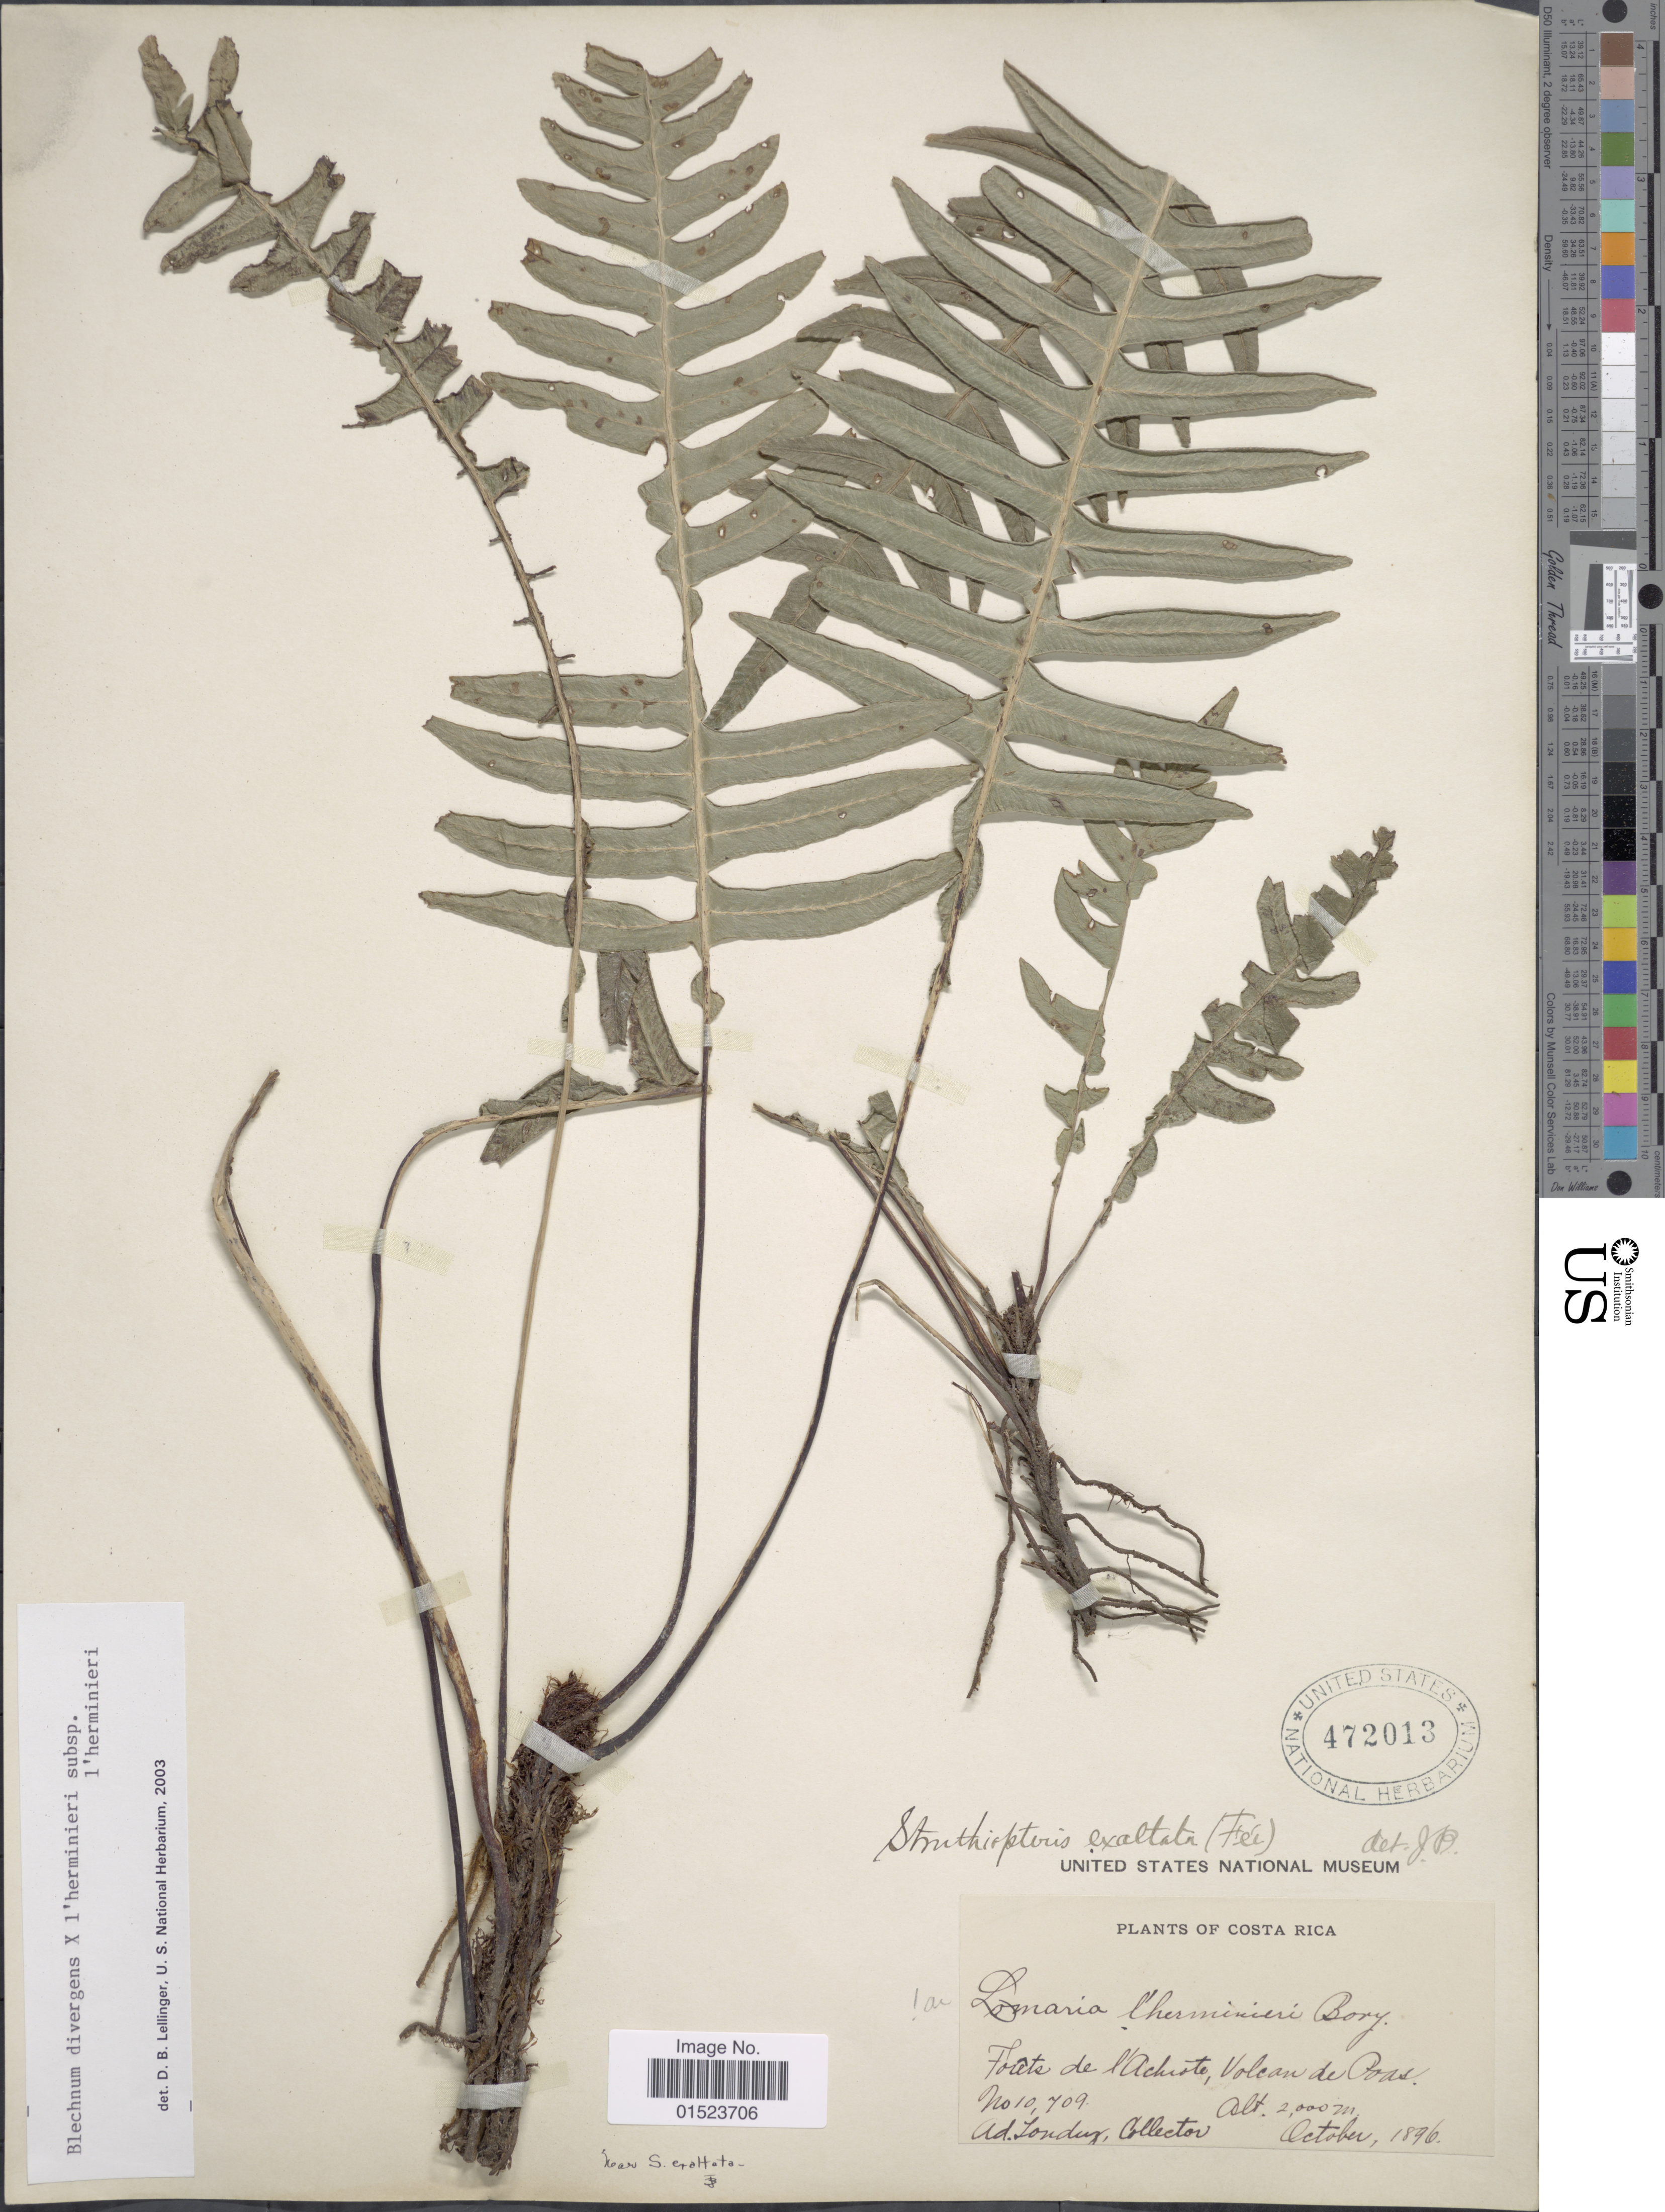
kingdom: Plantae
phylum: Tracheophyta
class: Polypodiopsida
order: Polypodiales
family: Blechnaceae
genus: Blechnum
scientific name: Blechnum divergens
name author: (Kunze) Mett.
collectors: A. Tonduz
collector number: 10709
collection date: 1896-10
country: Costa Rica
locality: Forêts de l' Achiste, Volcan de Poas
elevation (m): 2000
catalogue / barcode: US 472013